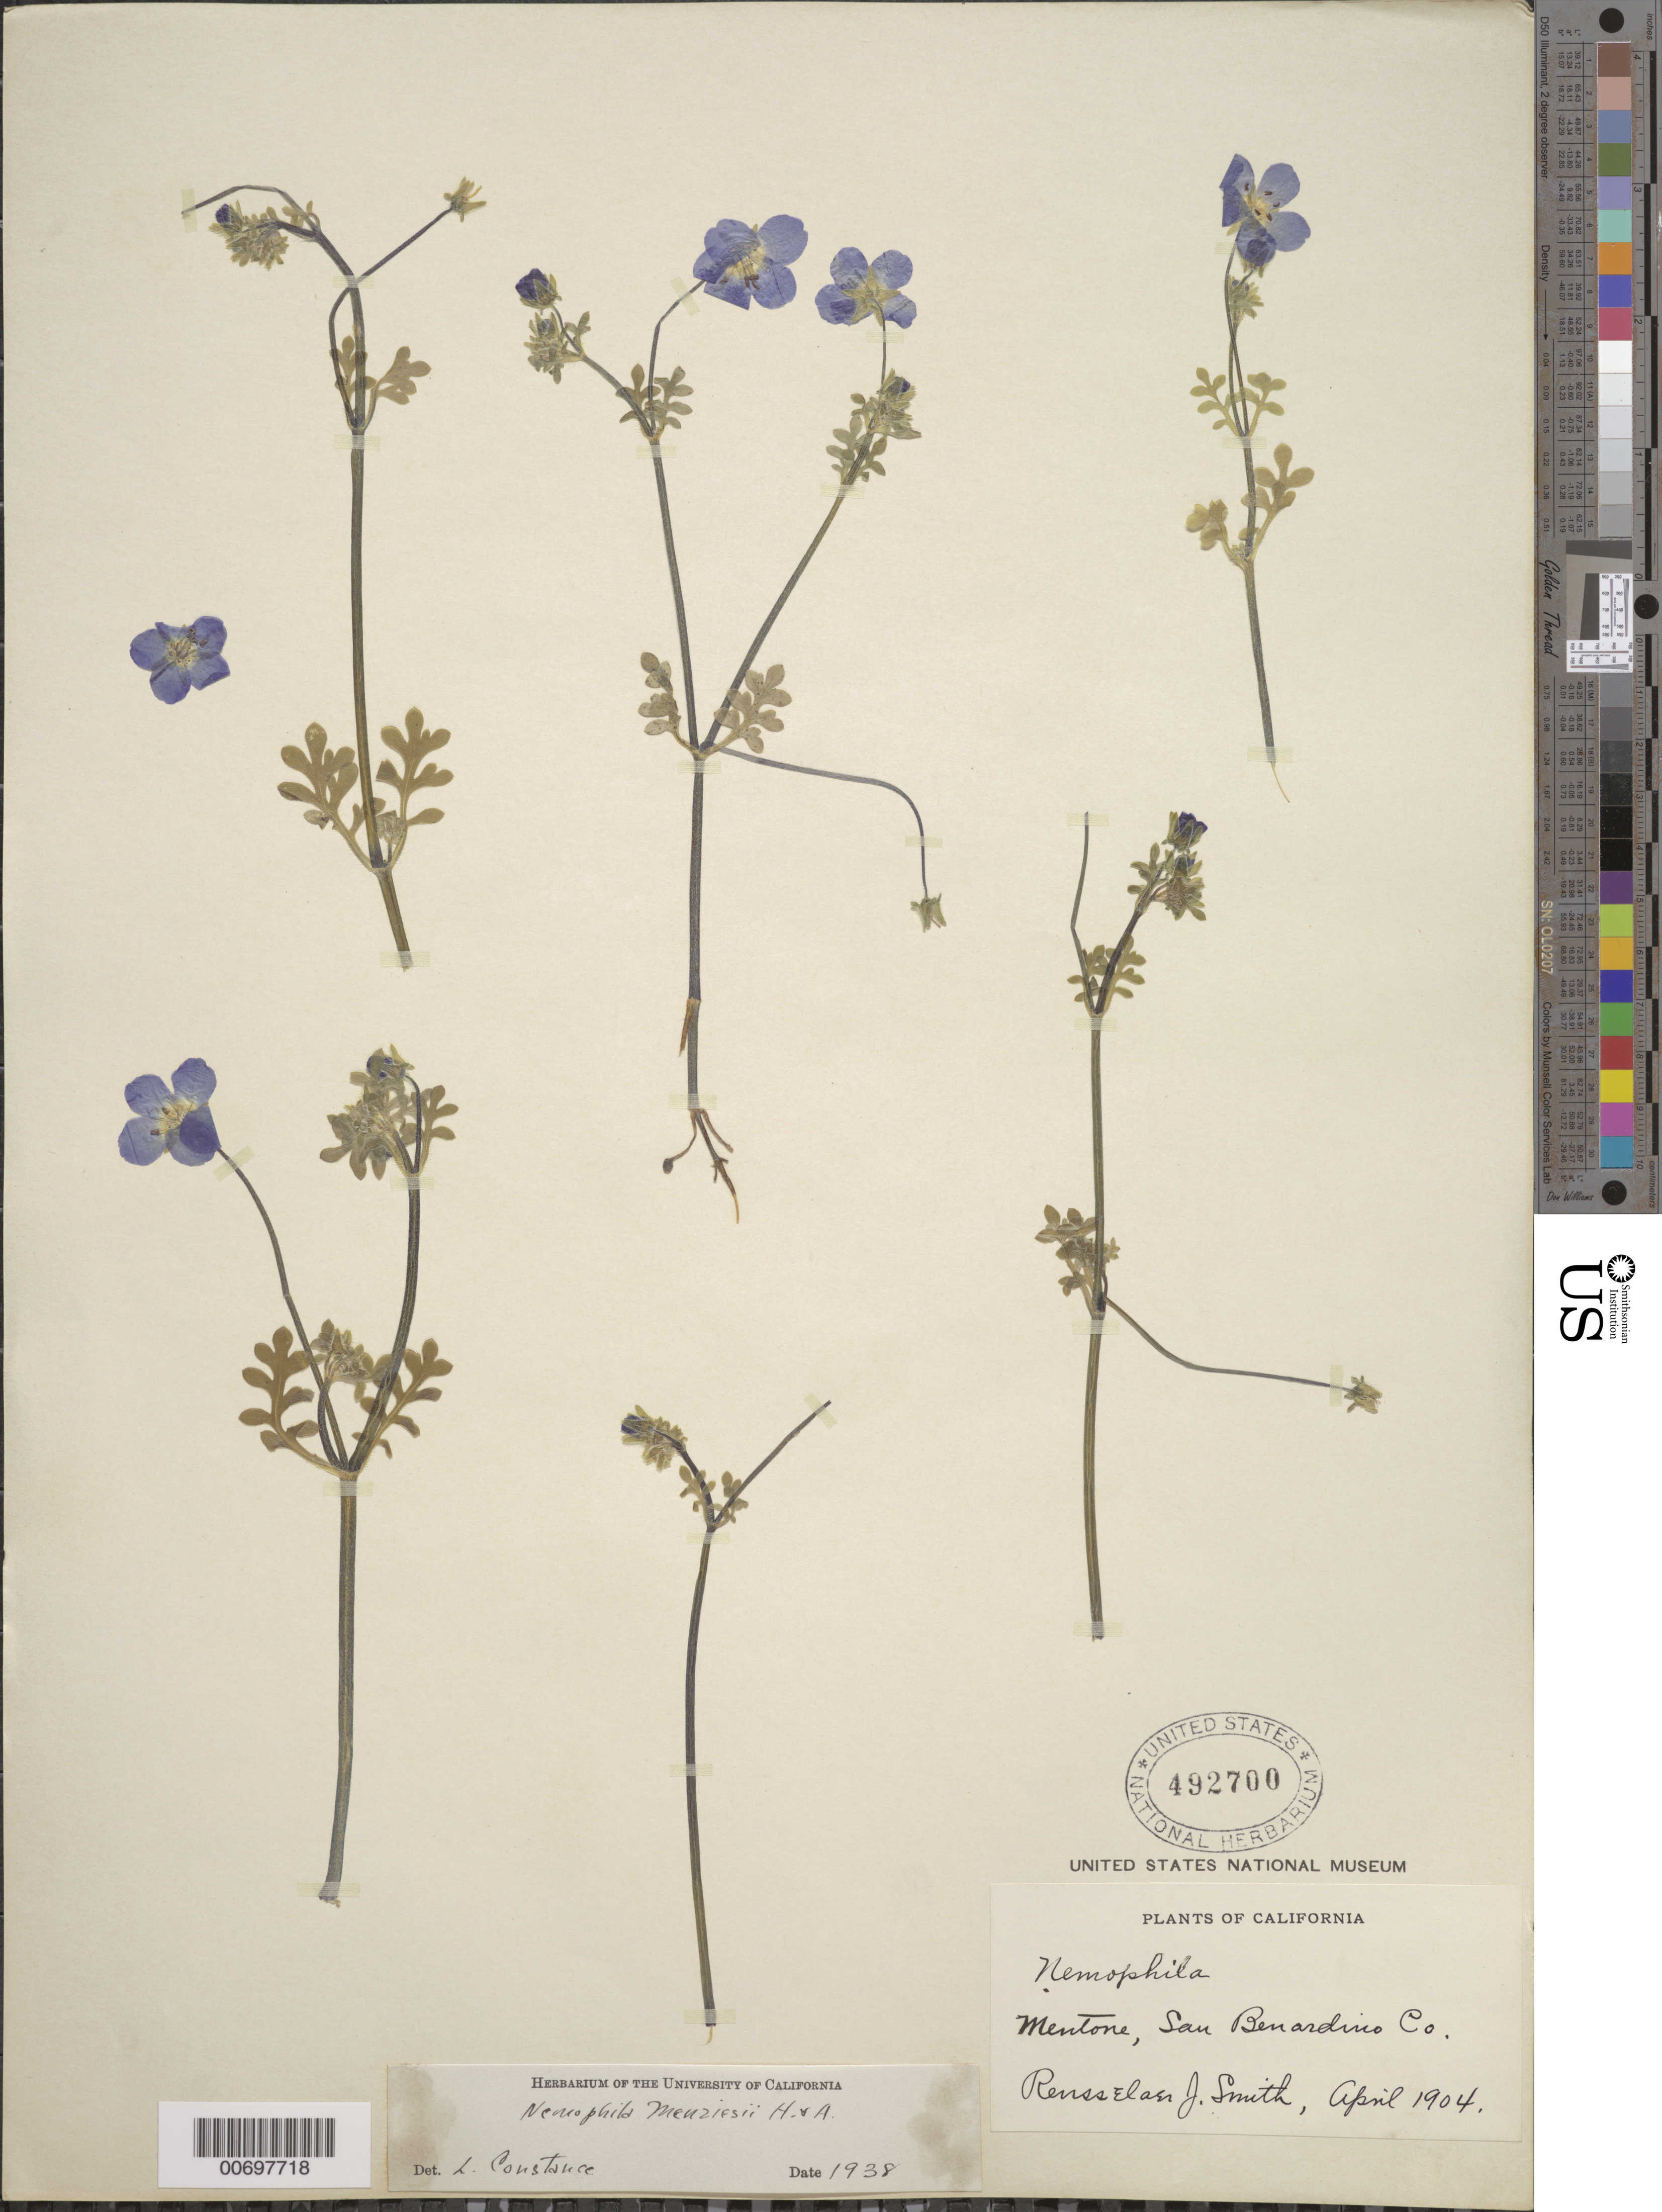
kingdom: Plantae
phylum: Tracheophyta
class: Magnoliopsida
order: Boraginales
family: Hydrophyllaceae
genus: Nemophila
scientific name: Nemophila menziesii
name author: Hook. & Arn.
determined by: Constance, L., (UC), University of California Berkeley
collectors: R. J. Smith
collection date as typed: Apr 1904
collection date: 1904-04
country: United States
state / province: California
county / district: San Bernardino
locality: Mentone.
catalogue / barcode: US 492700